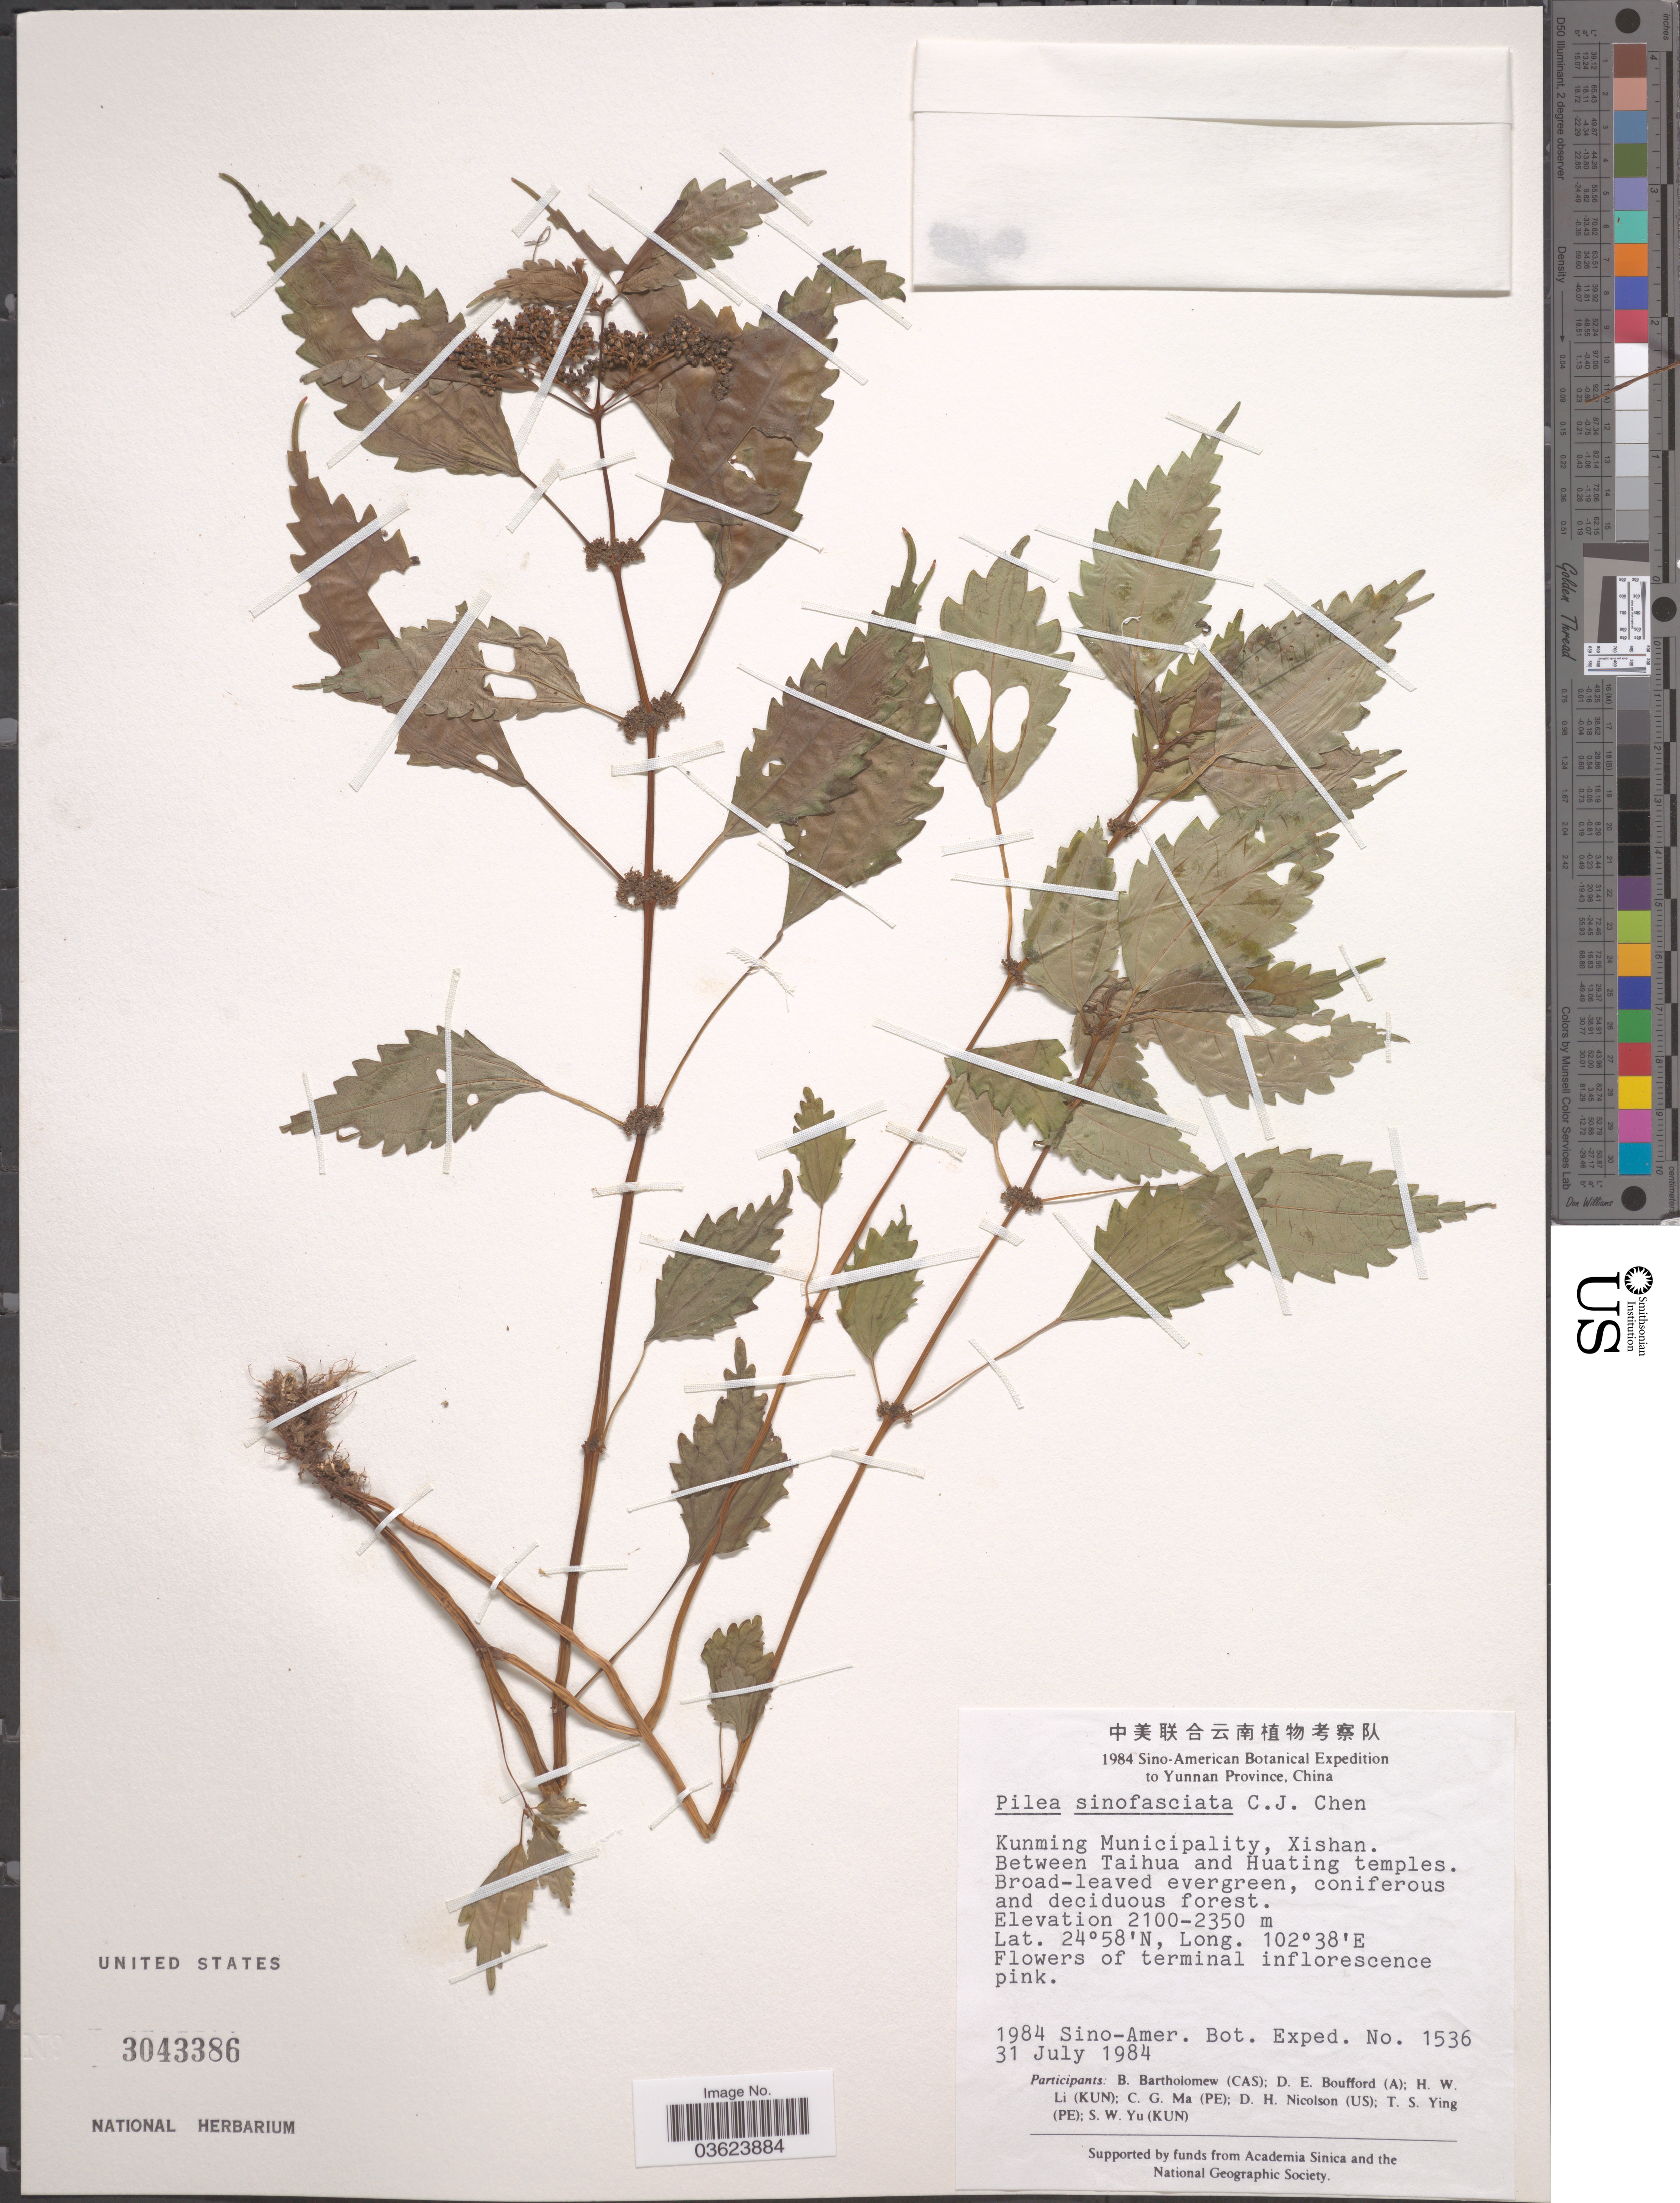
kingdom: Plantae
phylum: Tracheophyta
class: Magnoliopsida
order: Rosales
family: Urticaceae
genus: Pilea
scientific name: Pilea sinofasciata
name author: C.J. Chen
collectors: Sino-Amer. Bot. Exped. 1984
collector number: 1536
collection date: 1984-07-31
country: China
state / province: Yunnan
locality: Kunming Municipality, Xishan. Between Taihua and Huating temples.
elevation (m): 2100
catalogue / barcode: US 3043386